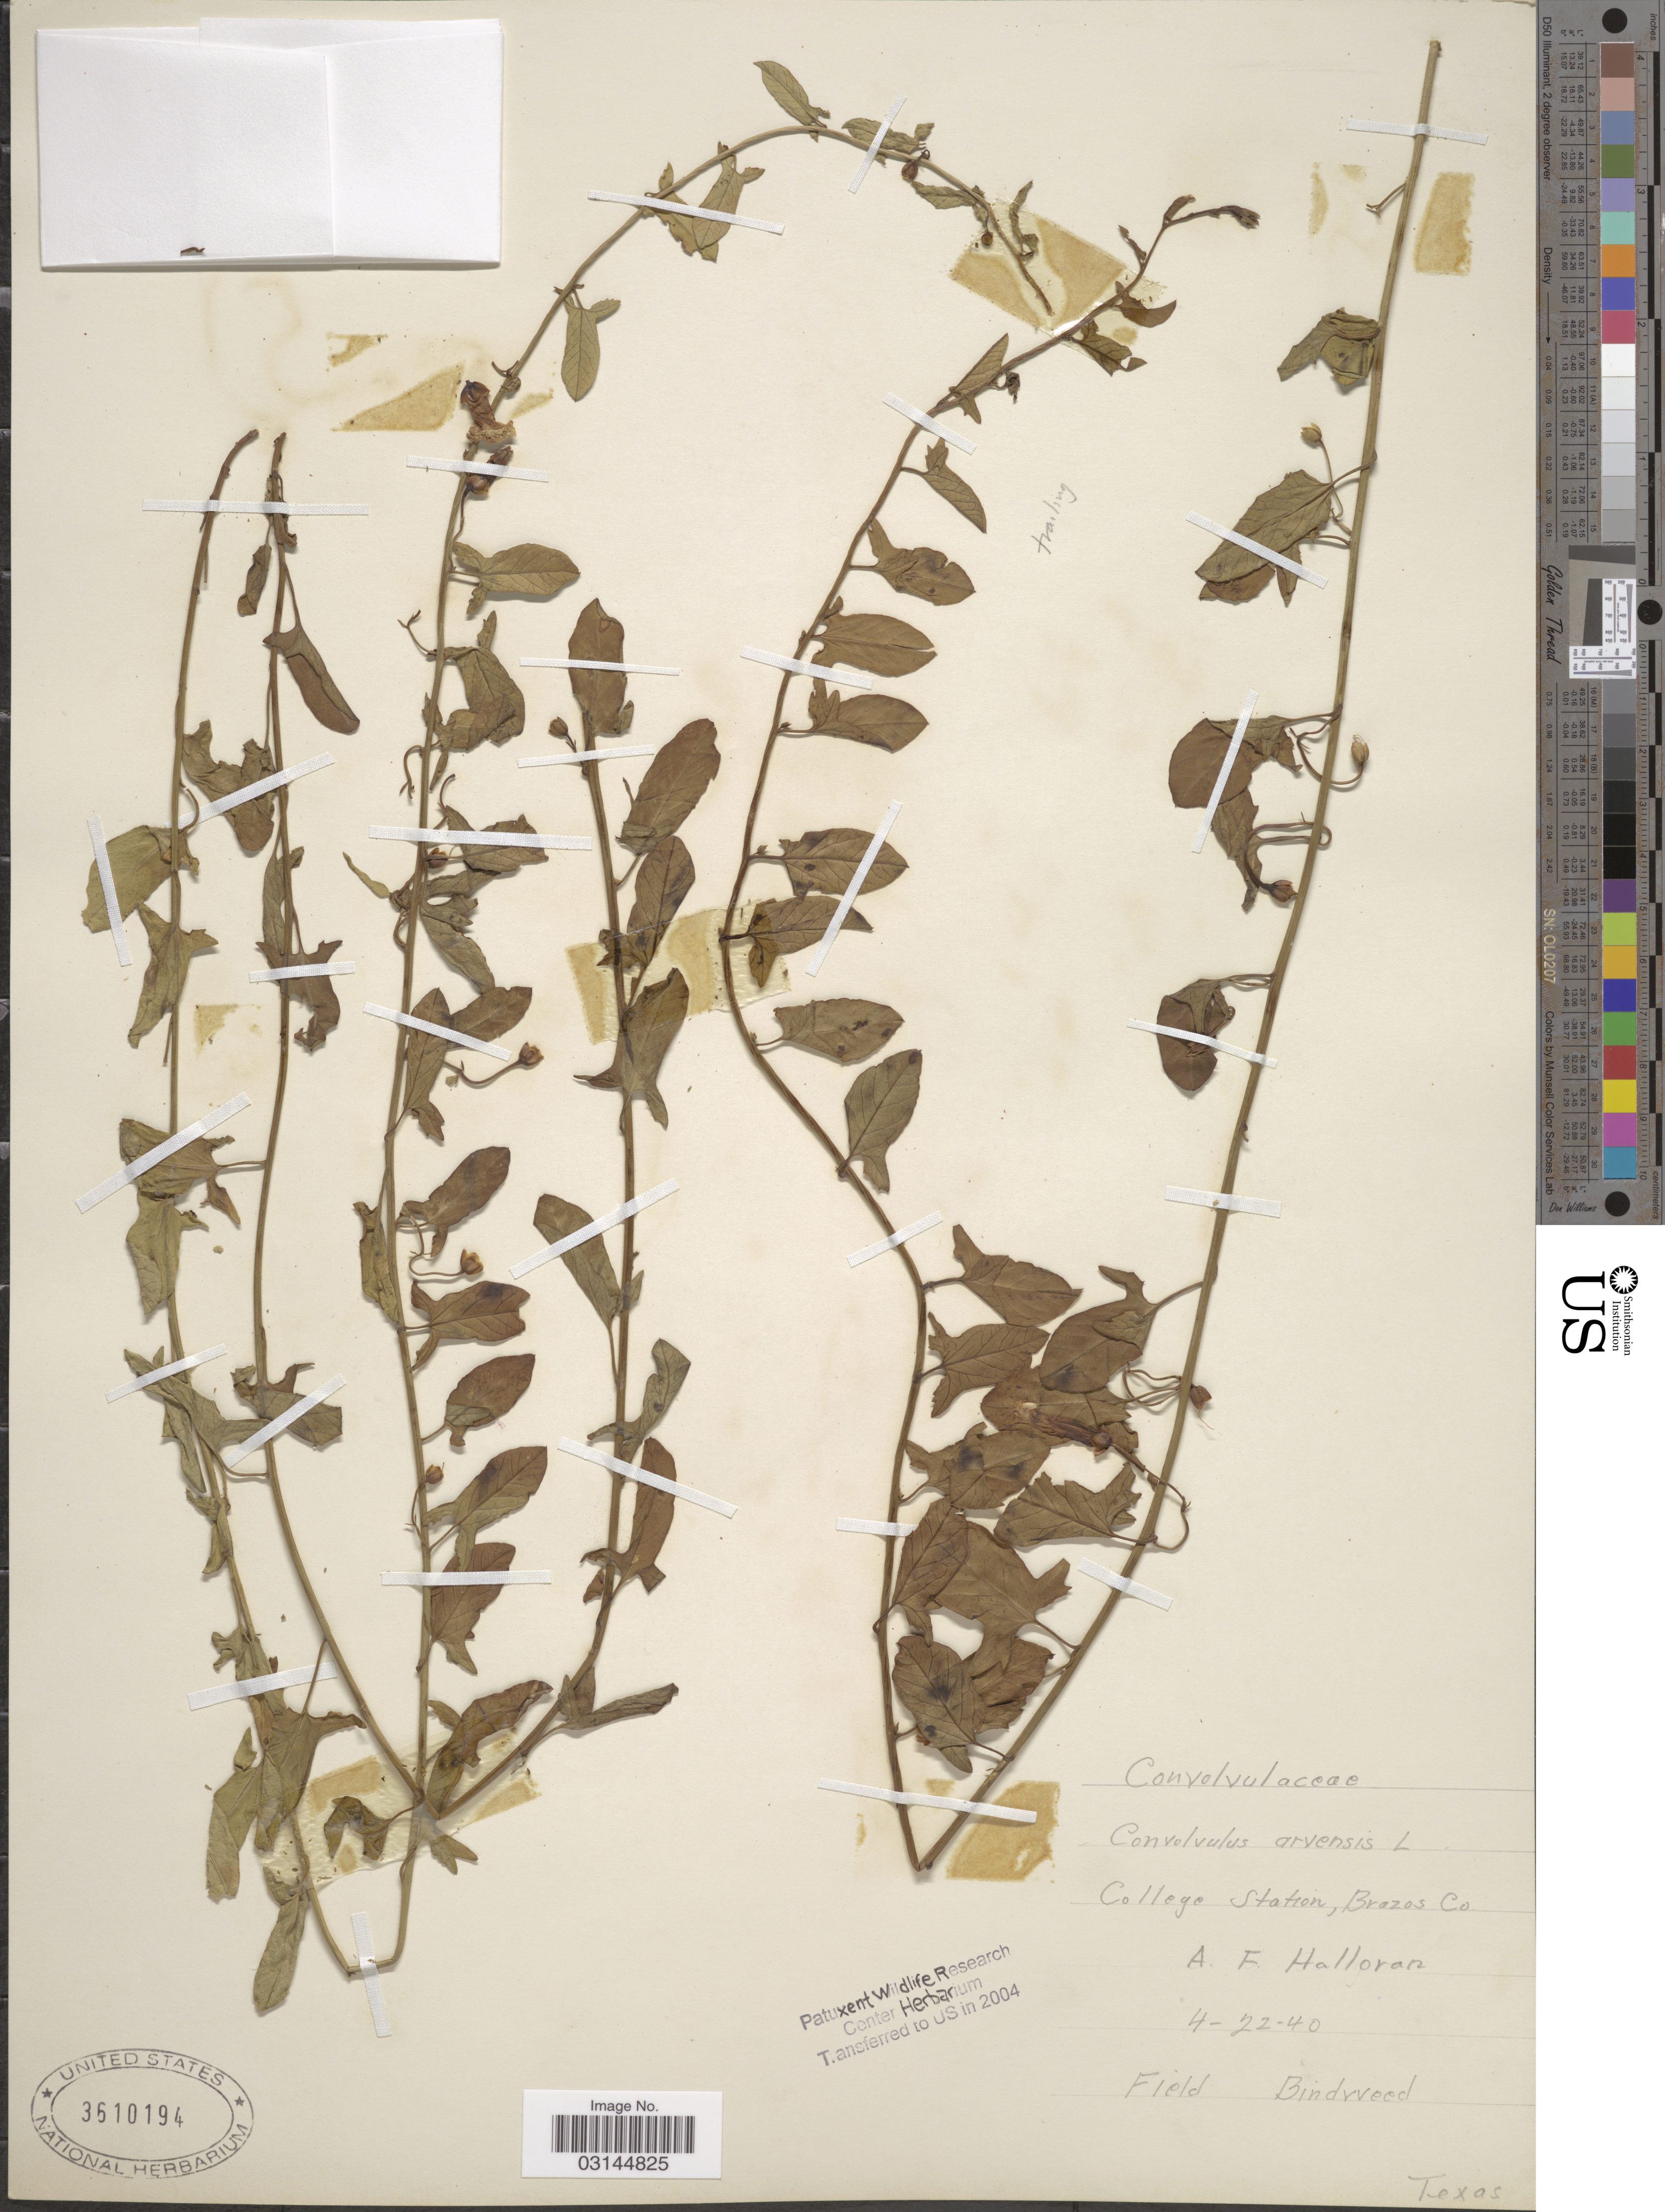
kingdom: Plantae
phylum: Tracheophyta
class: Magnoliopsida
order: Solanales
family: Convolvulaceae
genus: Convolvulus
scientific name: Convolvulus arvensis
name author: L.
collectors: A. Halloran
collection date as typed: Transcribed d/m/y: 22/4/40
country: United States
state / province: Texas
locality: College Station, Brazos Co.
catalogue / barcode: US 3610194